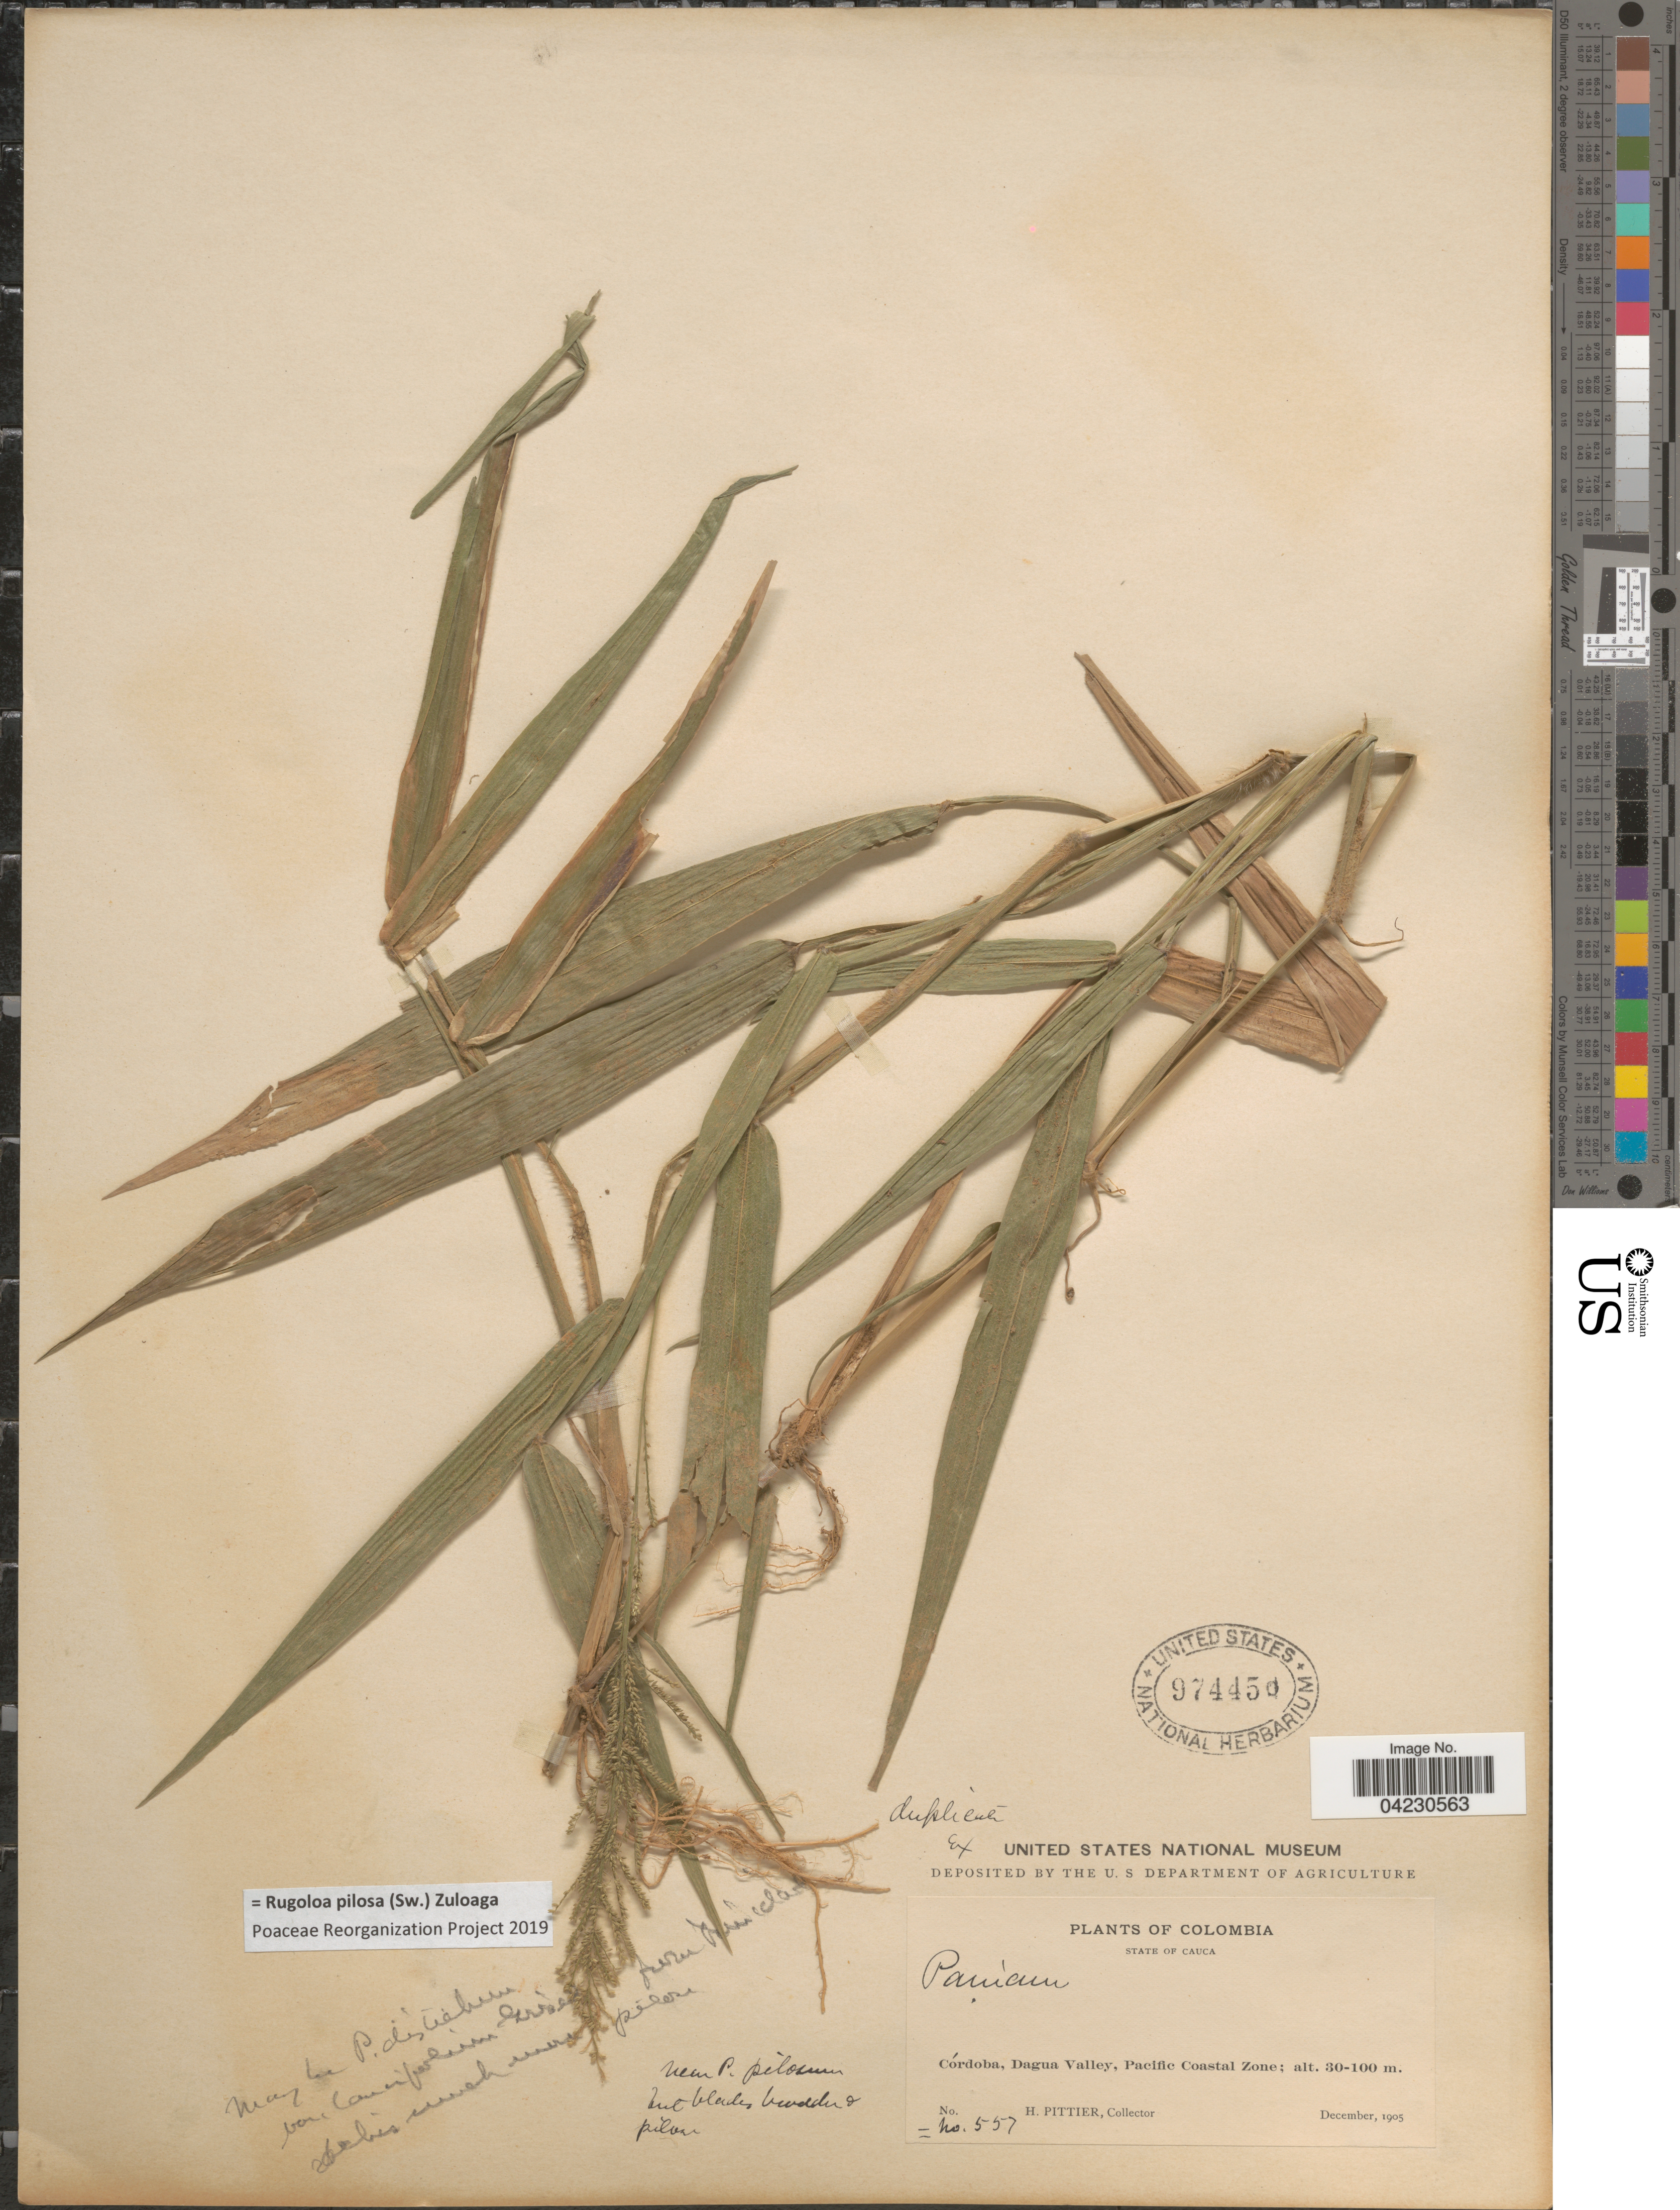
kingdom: Plantae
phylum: Tracheophyta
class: Liliopsida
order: Poales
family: Poaceae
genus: Rugoloa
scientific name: Rugoloa pilosa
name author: (Sw.) Zuloaga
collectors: H. F. Pittier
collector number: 557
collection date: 1905-12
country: Colombia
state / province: Córdoba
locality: Dagua Valley, Pacific Coastal Zone.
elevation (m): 30